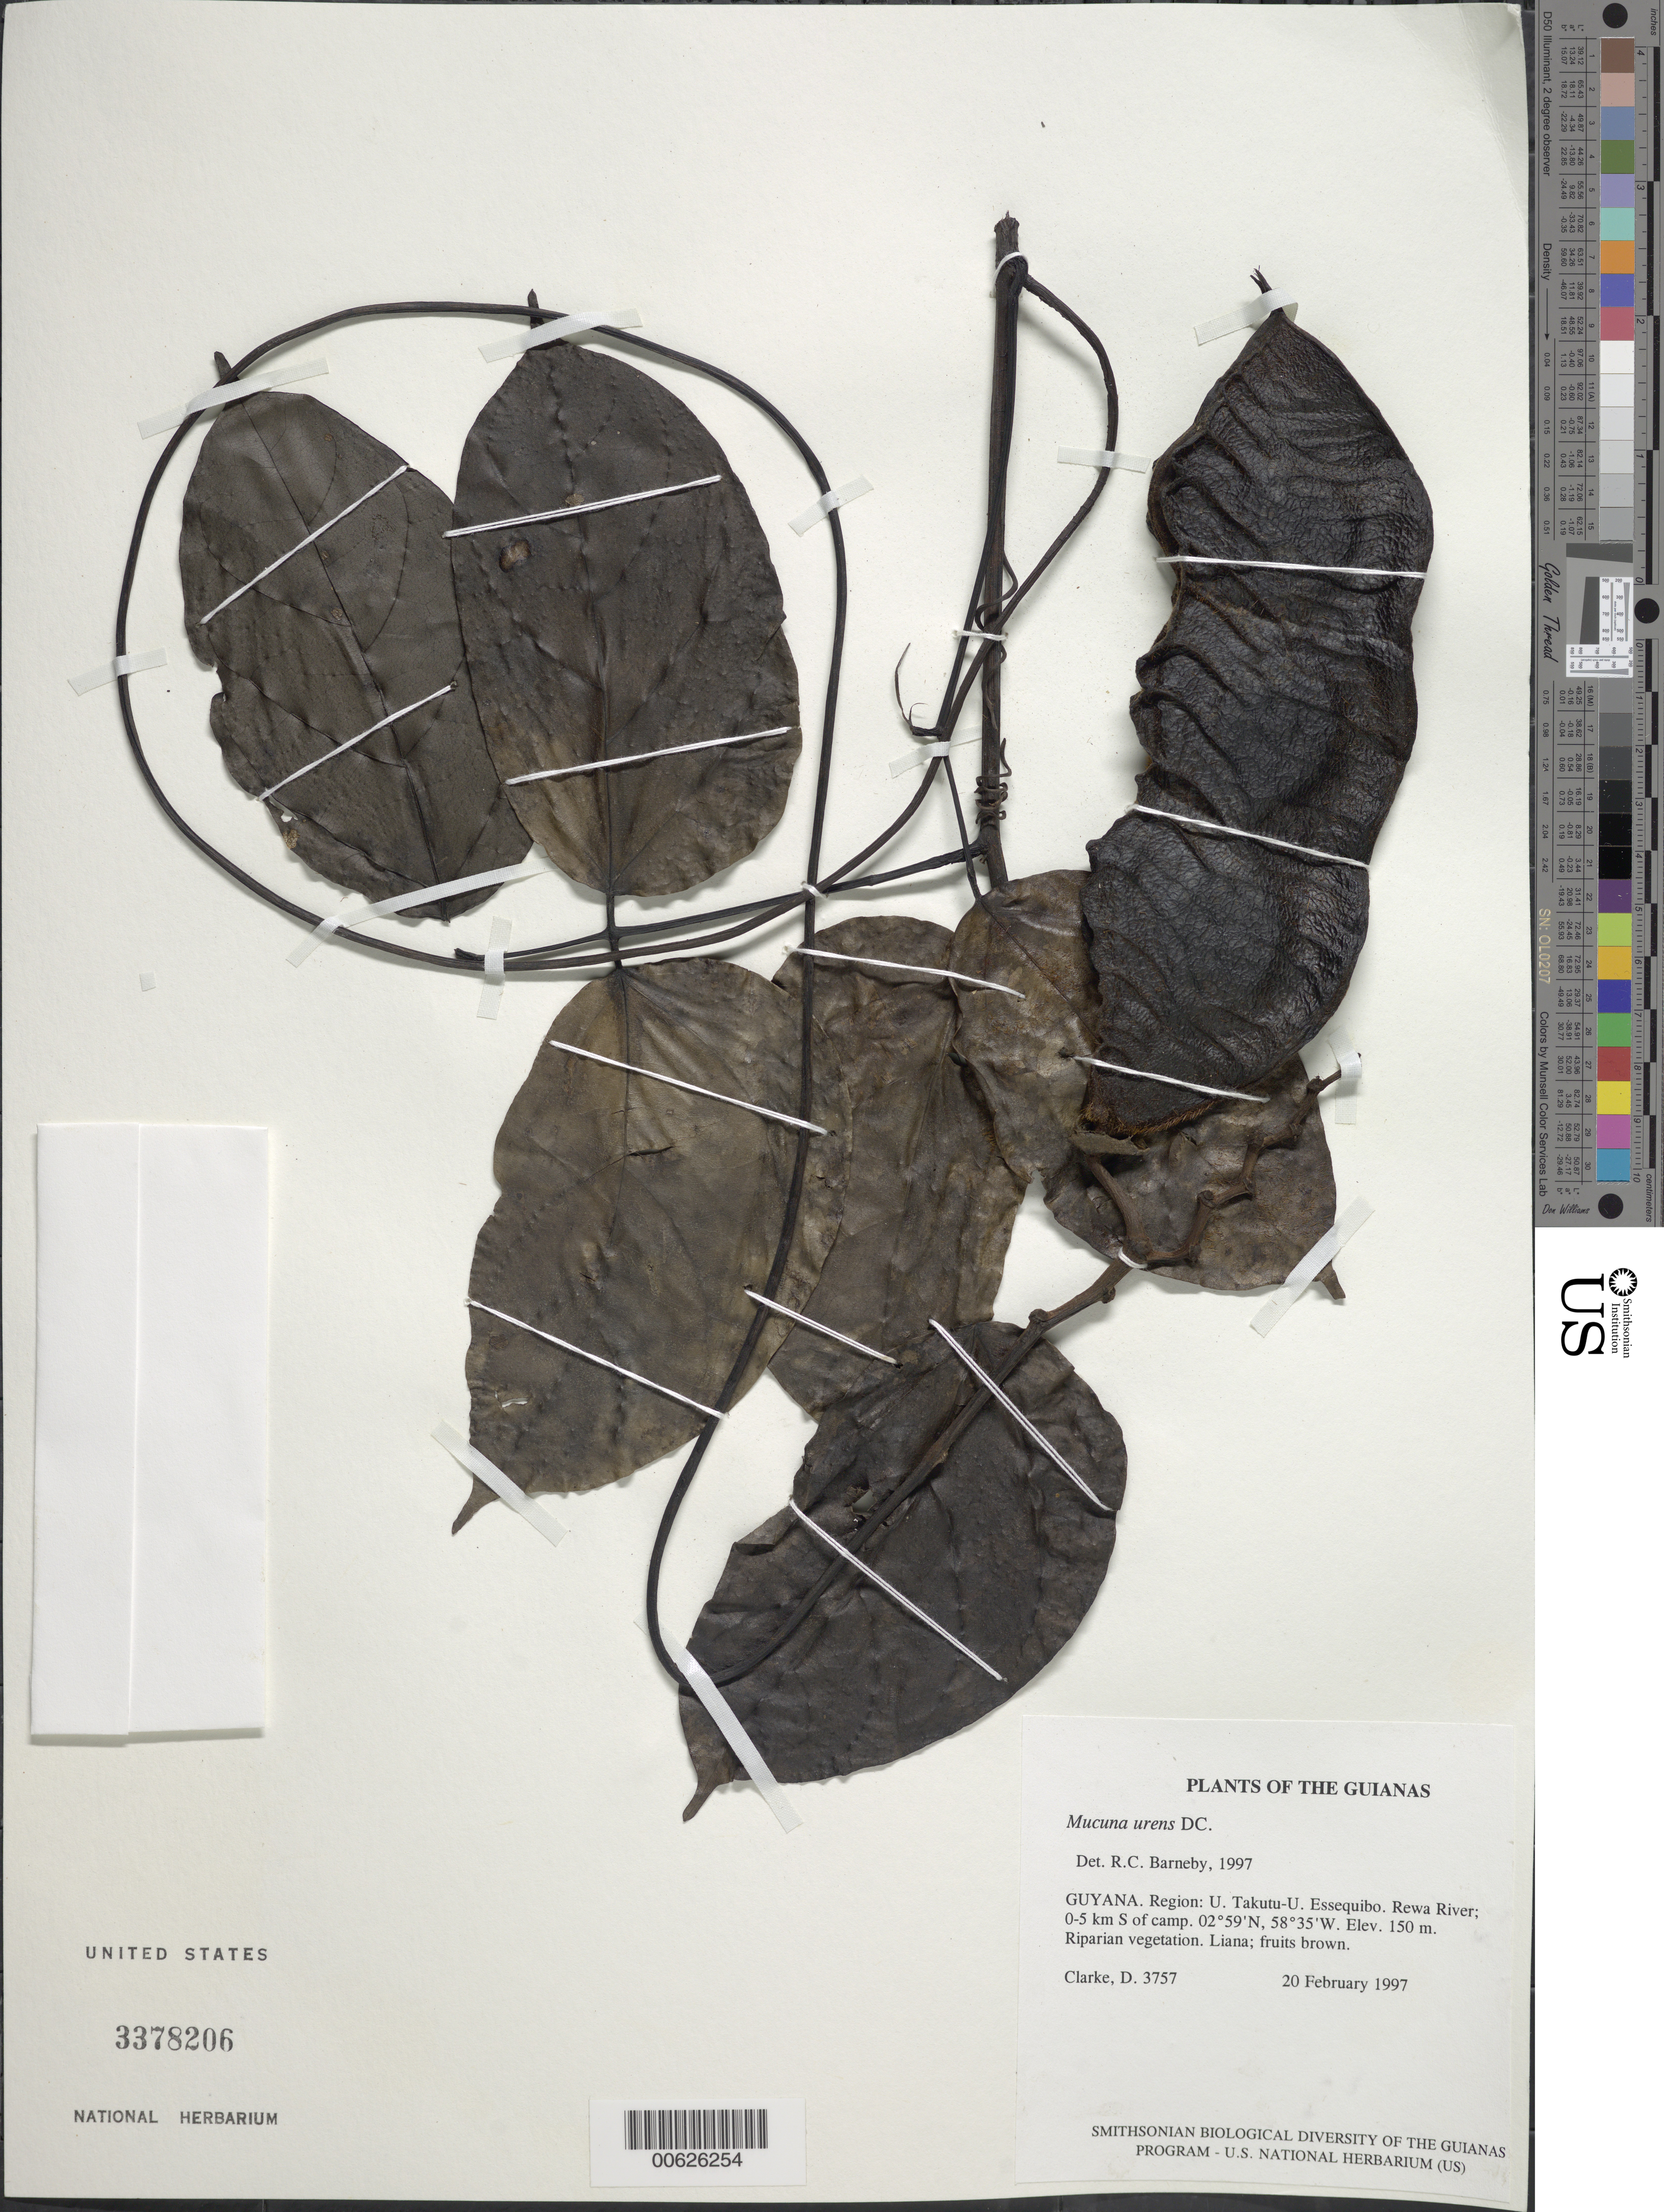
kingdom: Plantae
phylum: Tracheophyta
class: Magnoliopsida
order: Fabales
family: Fabaceae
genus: Mucuna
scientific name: Mucuna urens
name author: (L.) Medik.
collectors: H. D. Clarke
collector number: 3757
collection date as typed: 20 February 1997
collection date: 1997-02-20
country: Guyana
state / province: U. Takutu-U. Essequibo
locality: Rewa River; 0-5 km S of camp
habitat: Riparian vegetation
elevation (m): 150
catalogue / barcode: US 3378206